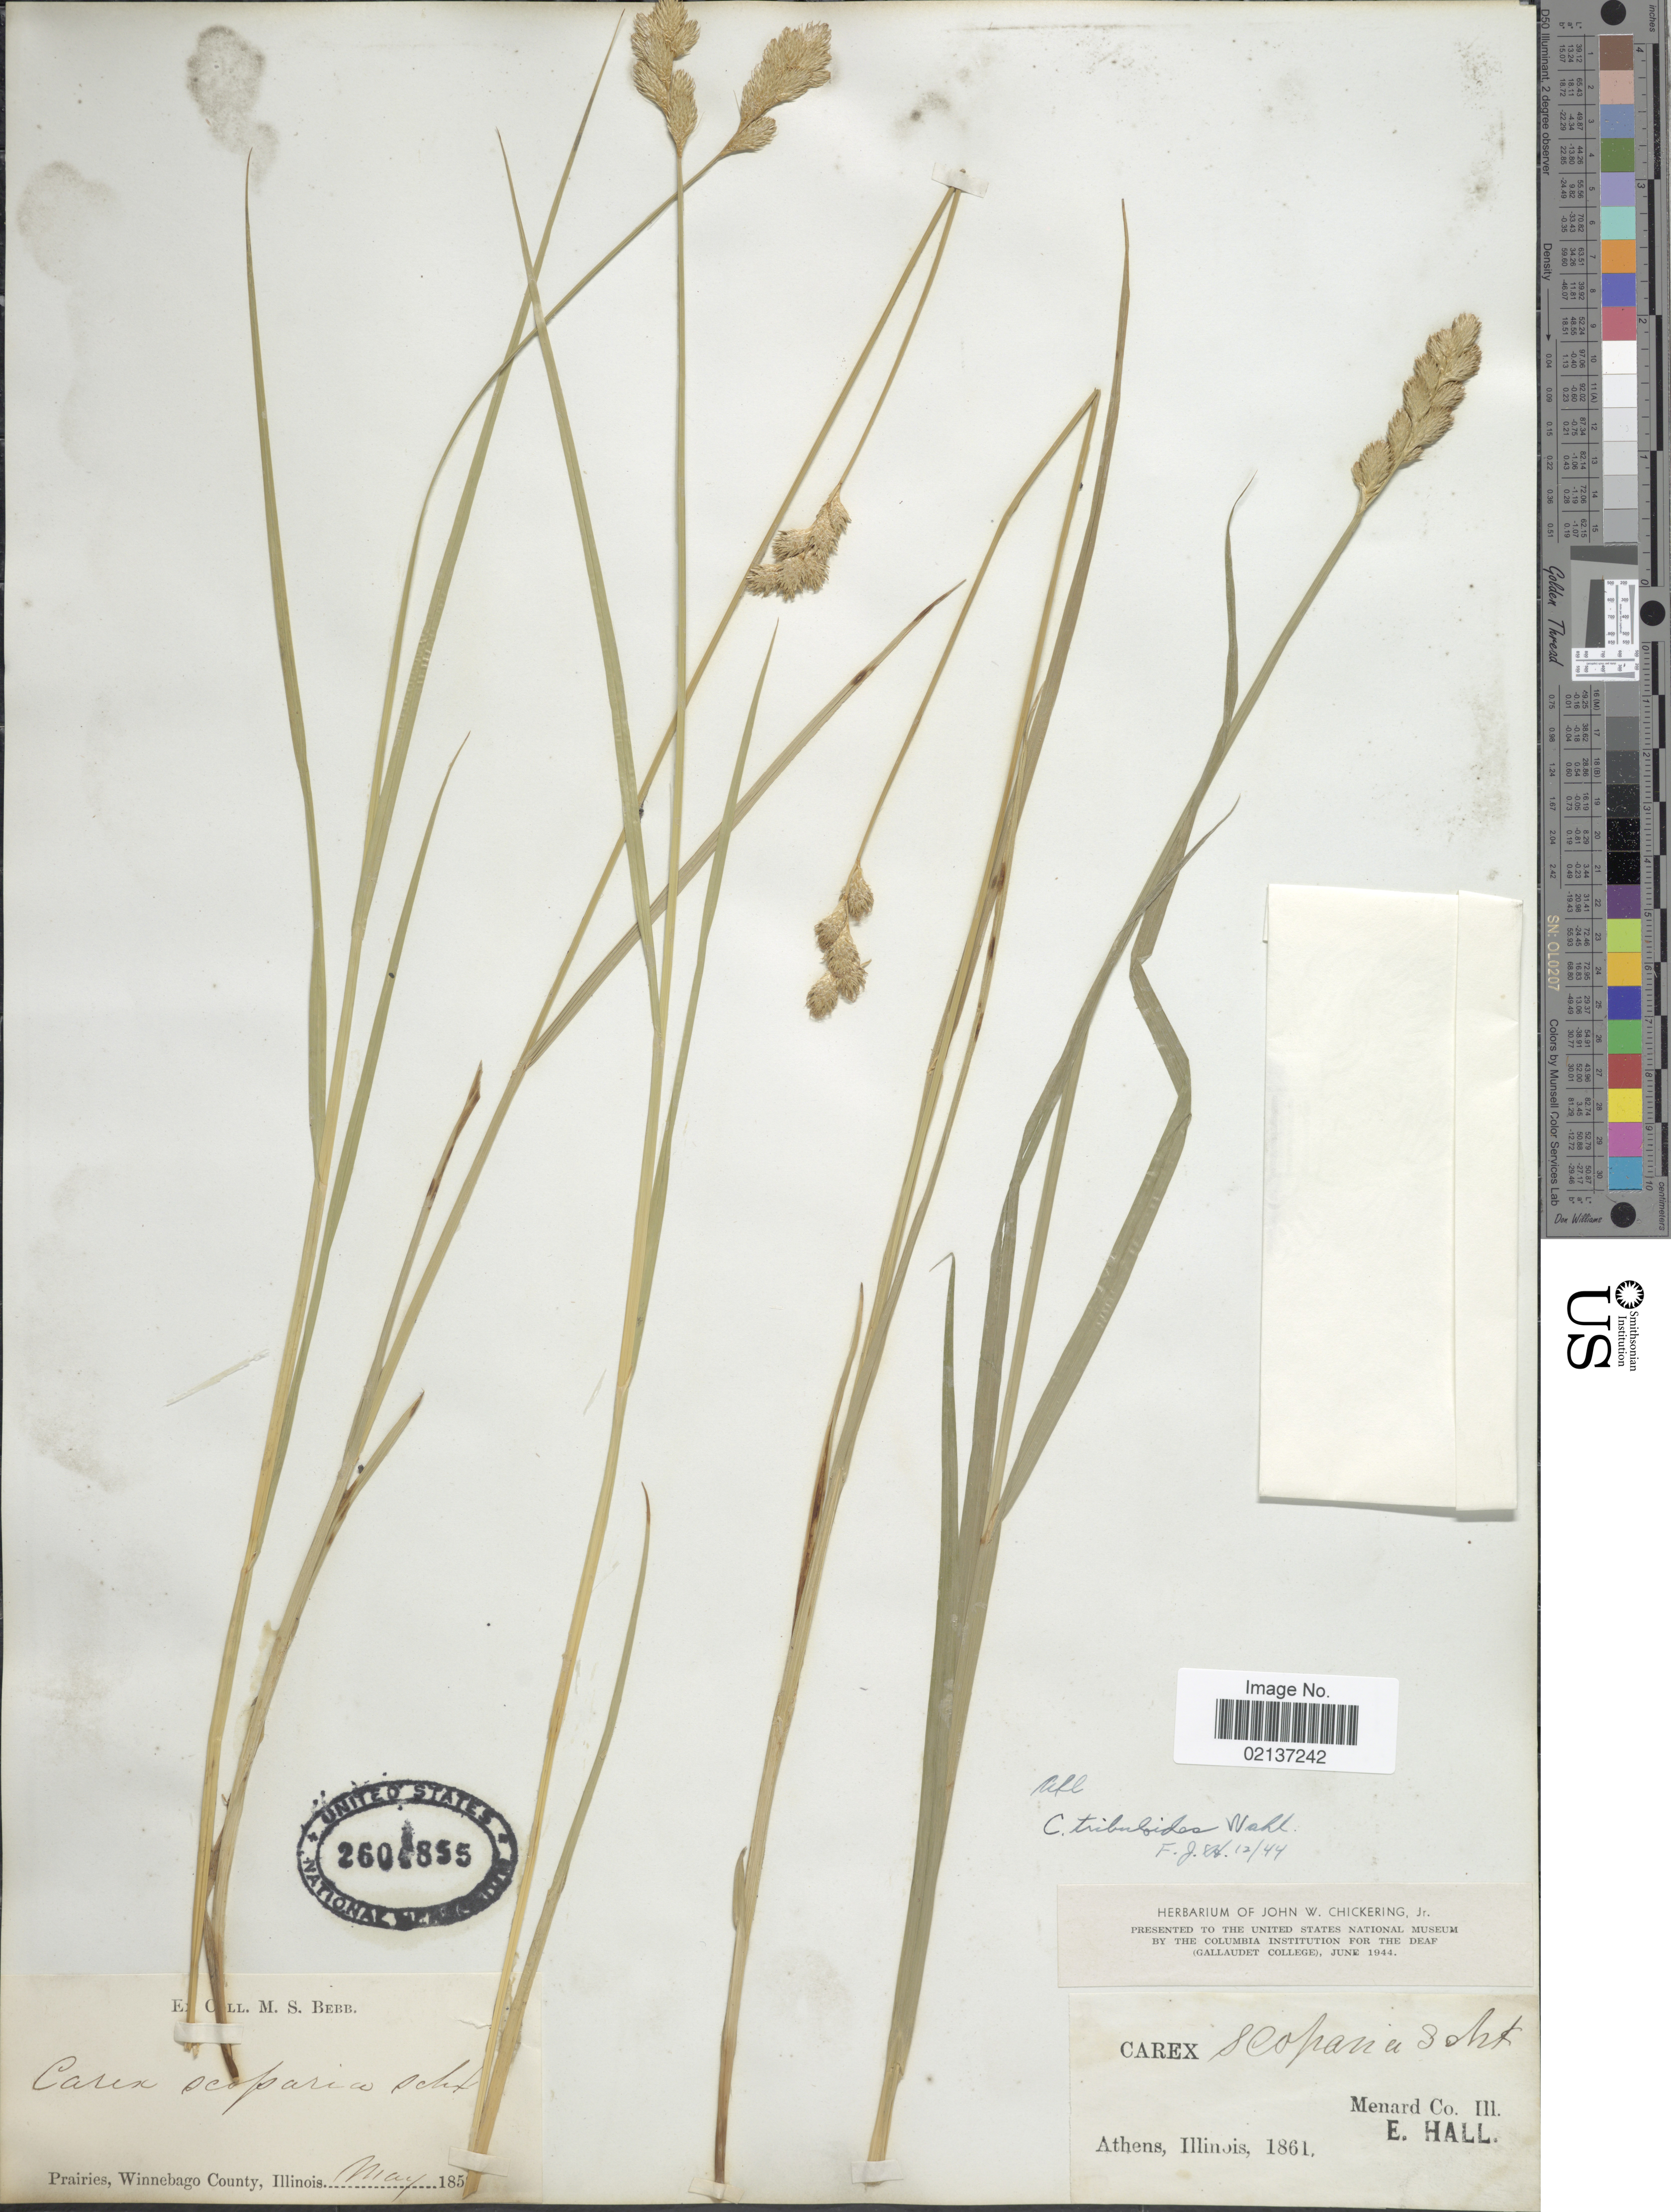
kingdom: Plantae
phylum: Tracheophyta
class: Liliopsida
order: Poales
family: Cyperaceae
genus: Carex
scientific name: Carex tribuloides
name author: Wahlenb.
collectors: M. Bebb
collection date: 1856-05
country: United States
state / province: Illinois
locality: Prairies, Winnebago County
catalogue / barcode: US 2604855-2